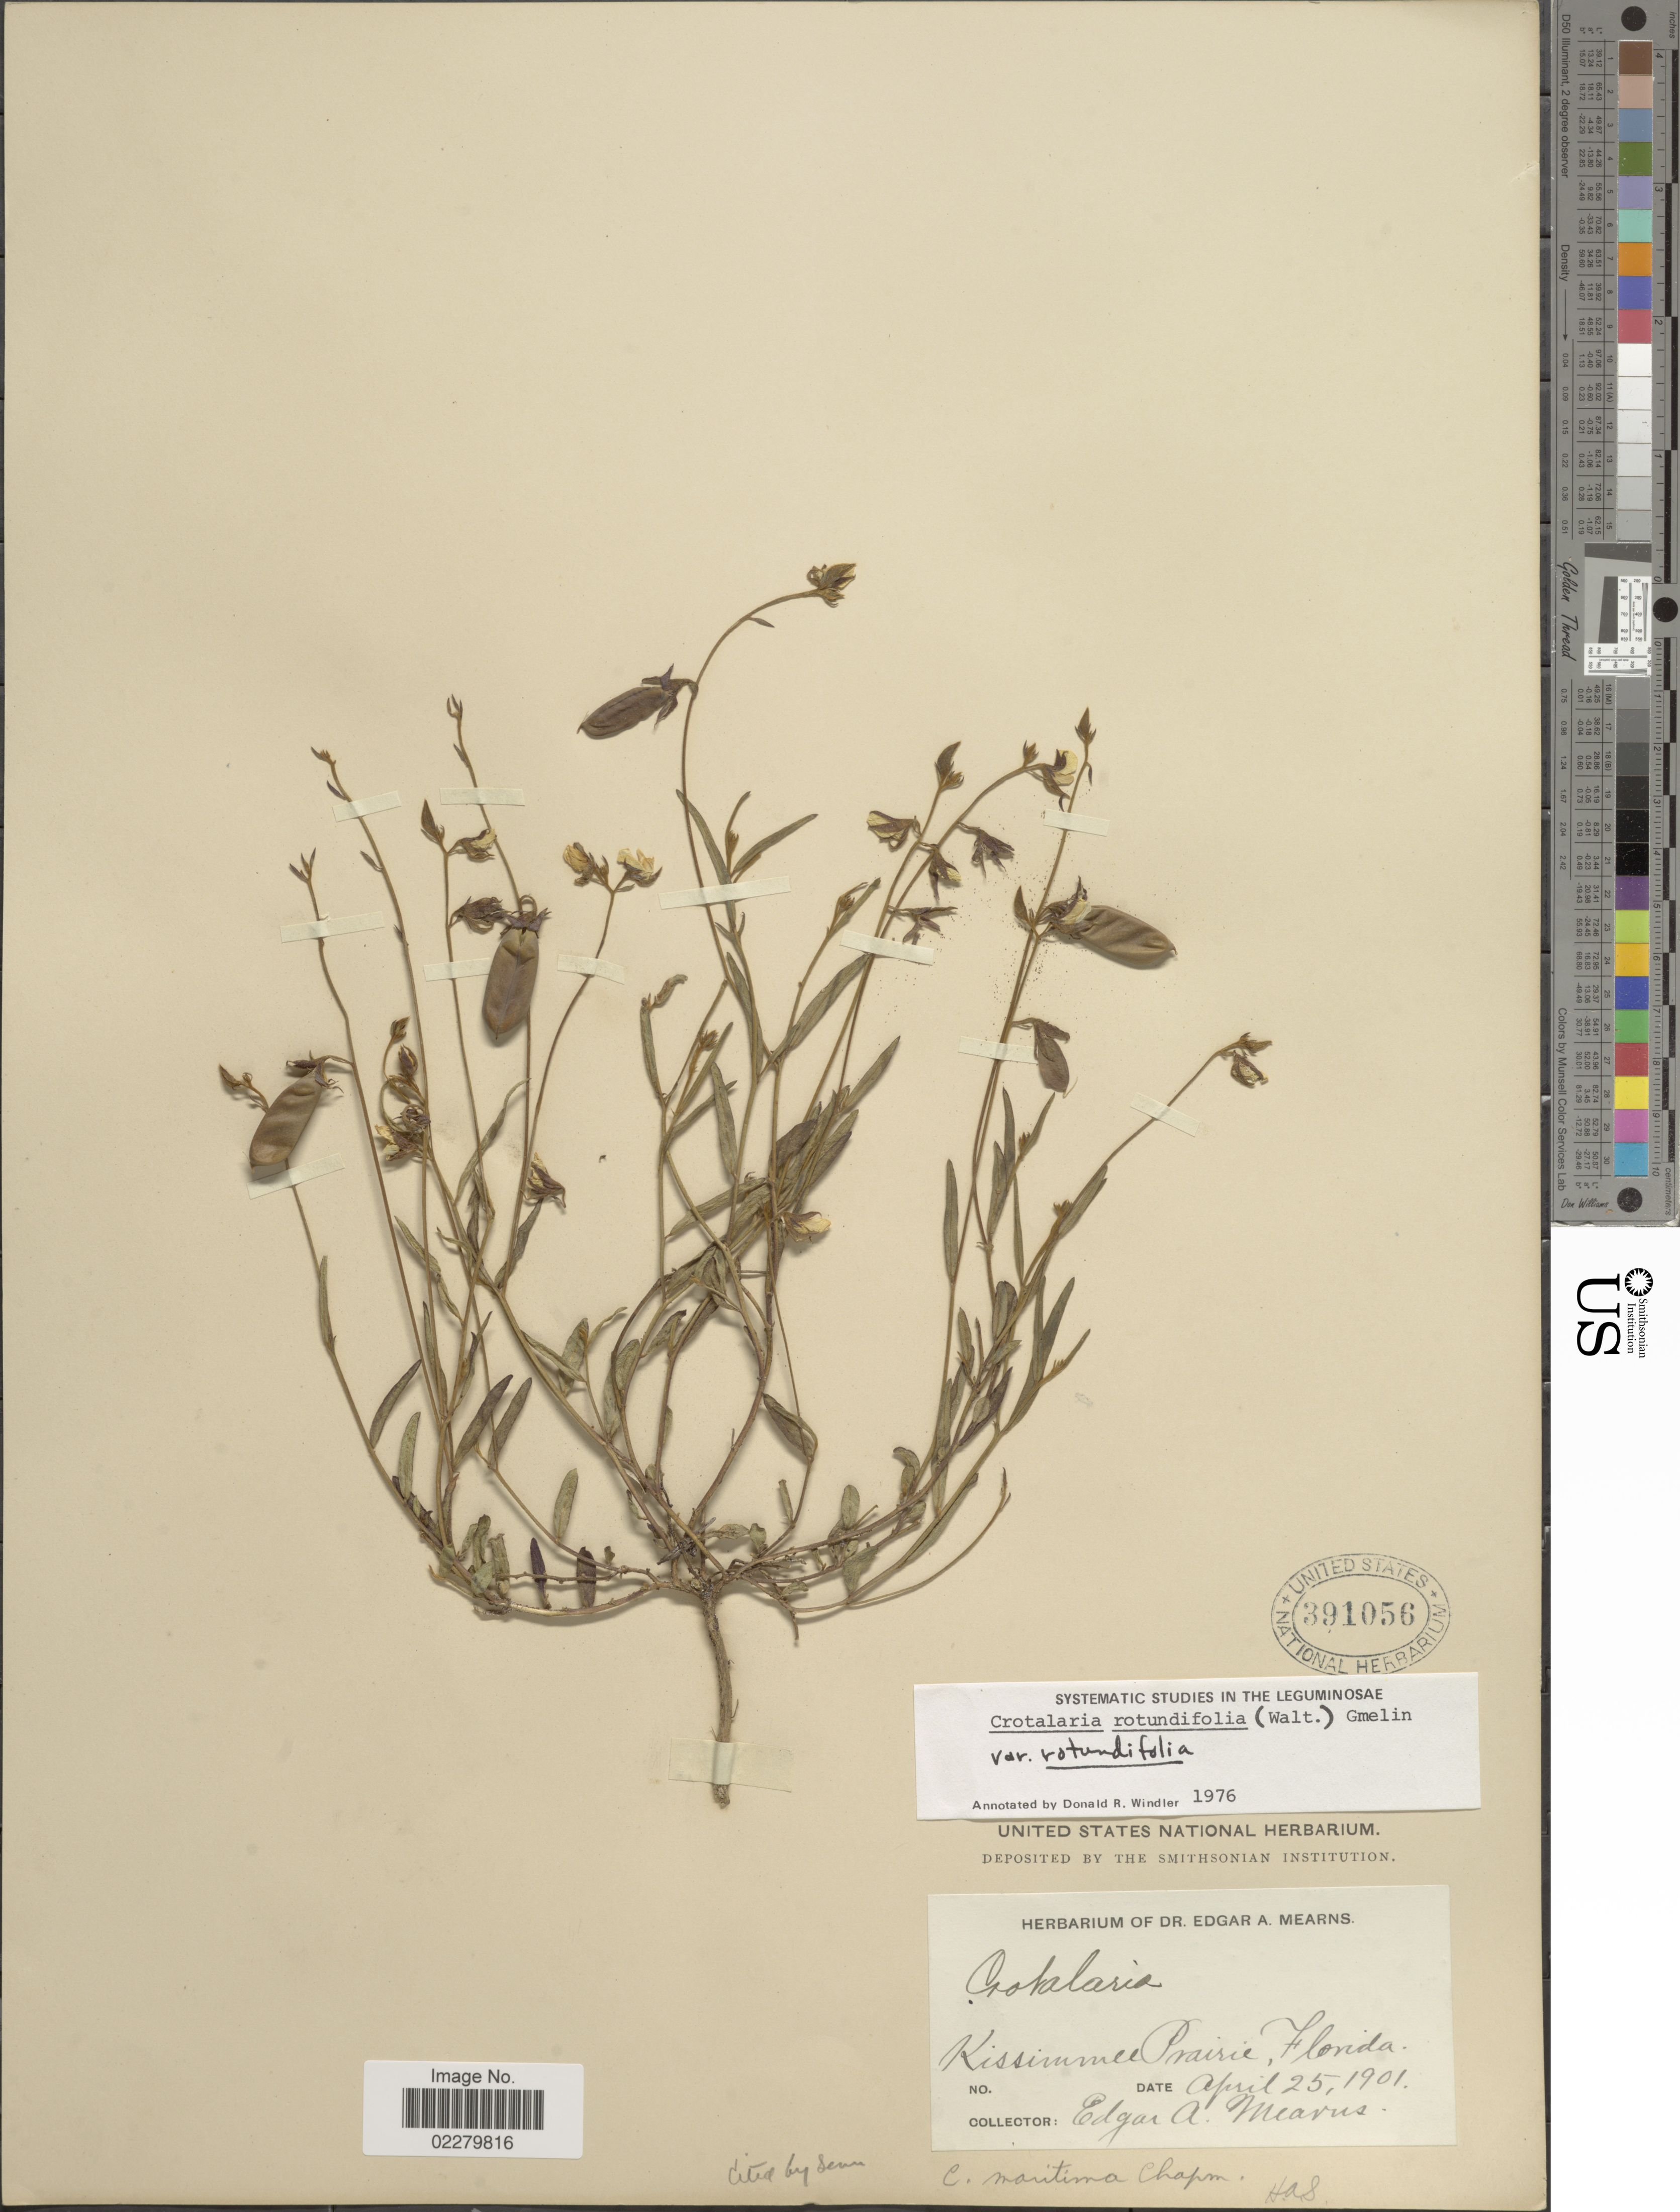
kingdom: Plantae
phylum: Tracheophyta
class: Magnoliopsida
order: Fabales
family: Fabaceae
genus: Crotalaria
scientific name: Crotalaria rotundifolia var. rotundifolia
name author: (Walter) J.F. Gmel.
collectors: E. A. Mearns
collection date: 1901-04-25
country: United States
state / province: Florida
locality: Kissimmee Prairie, Florida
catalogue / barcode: US 391056